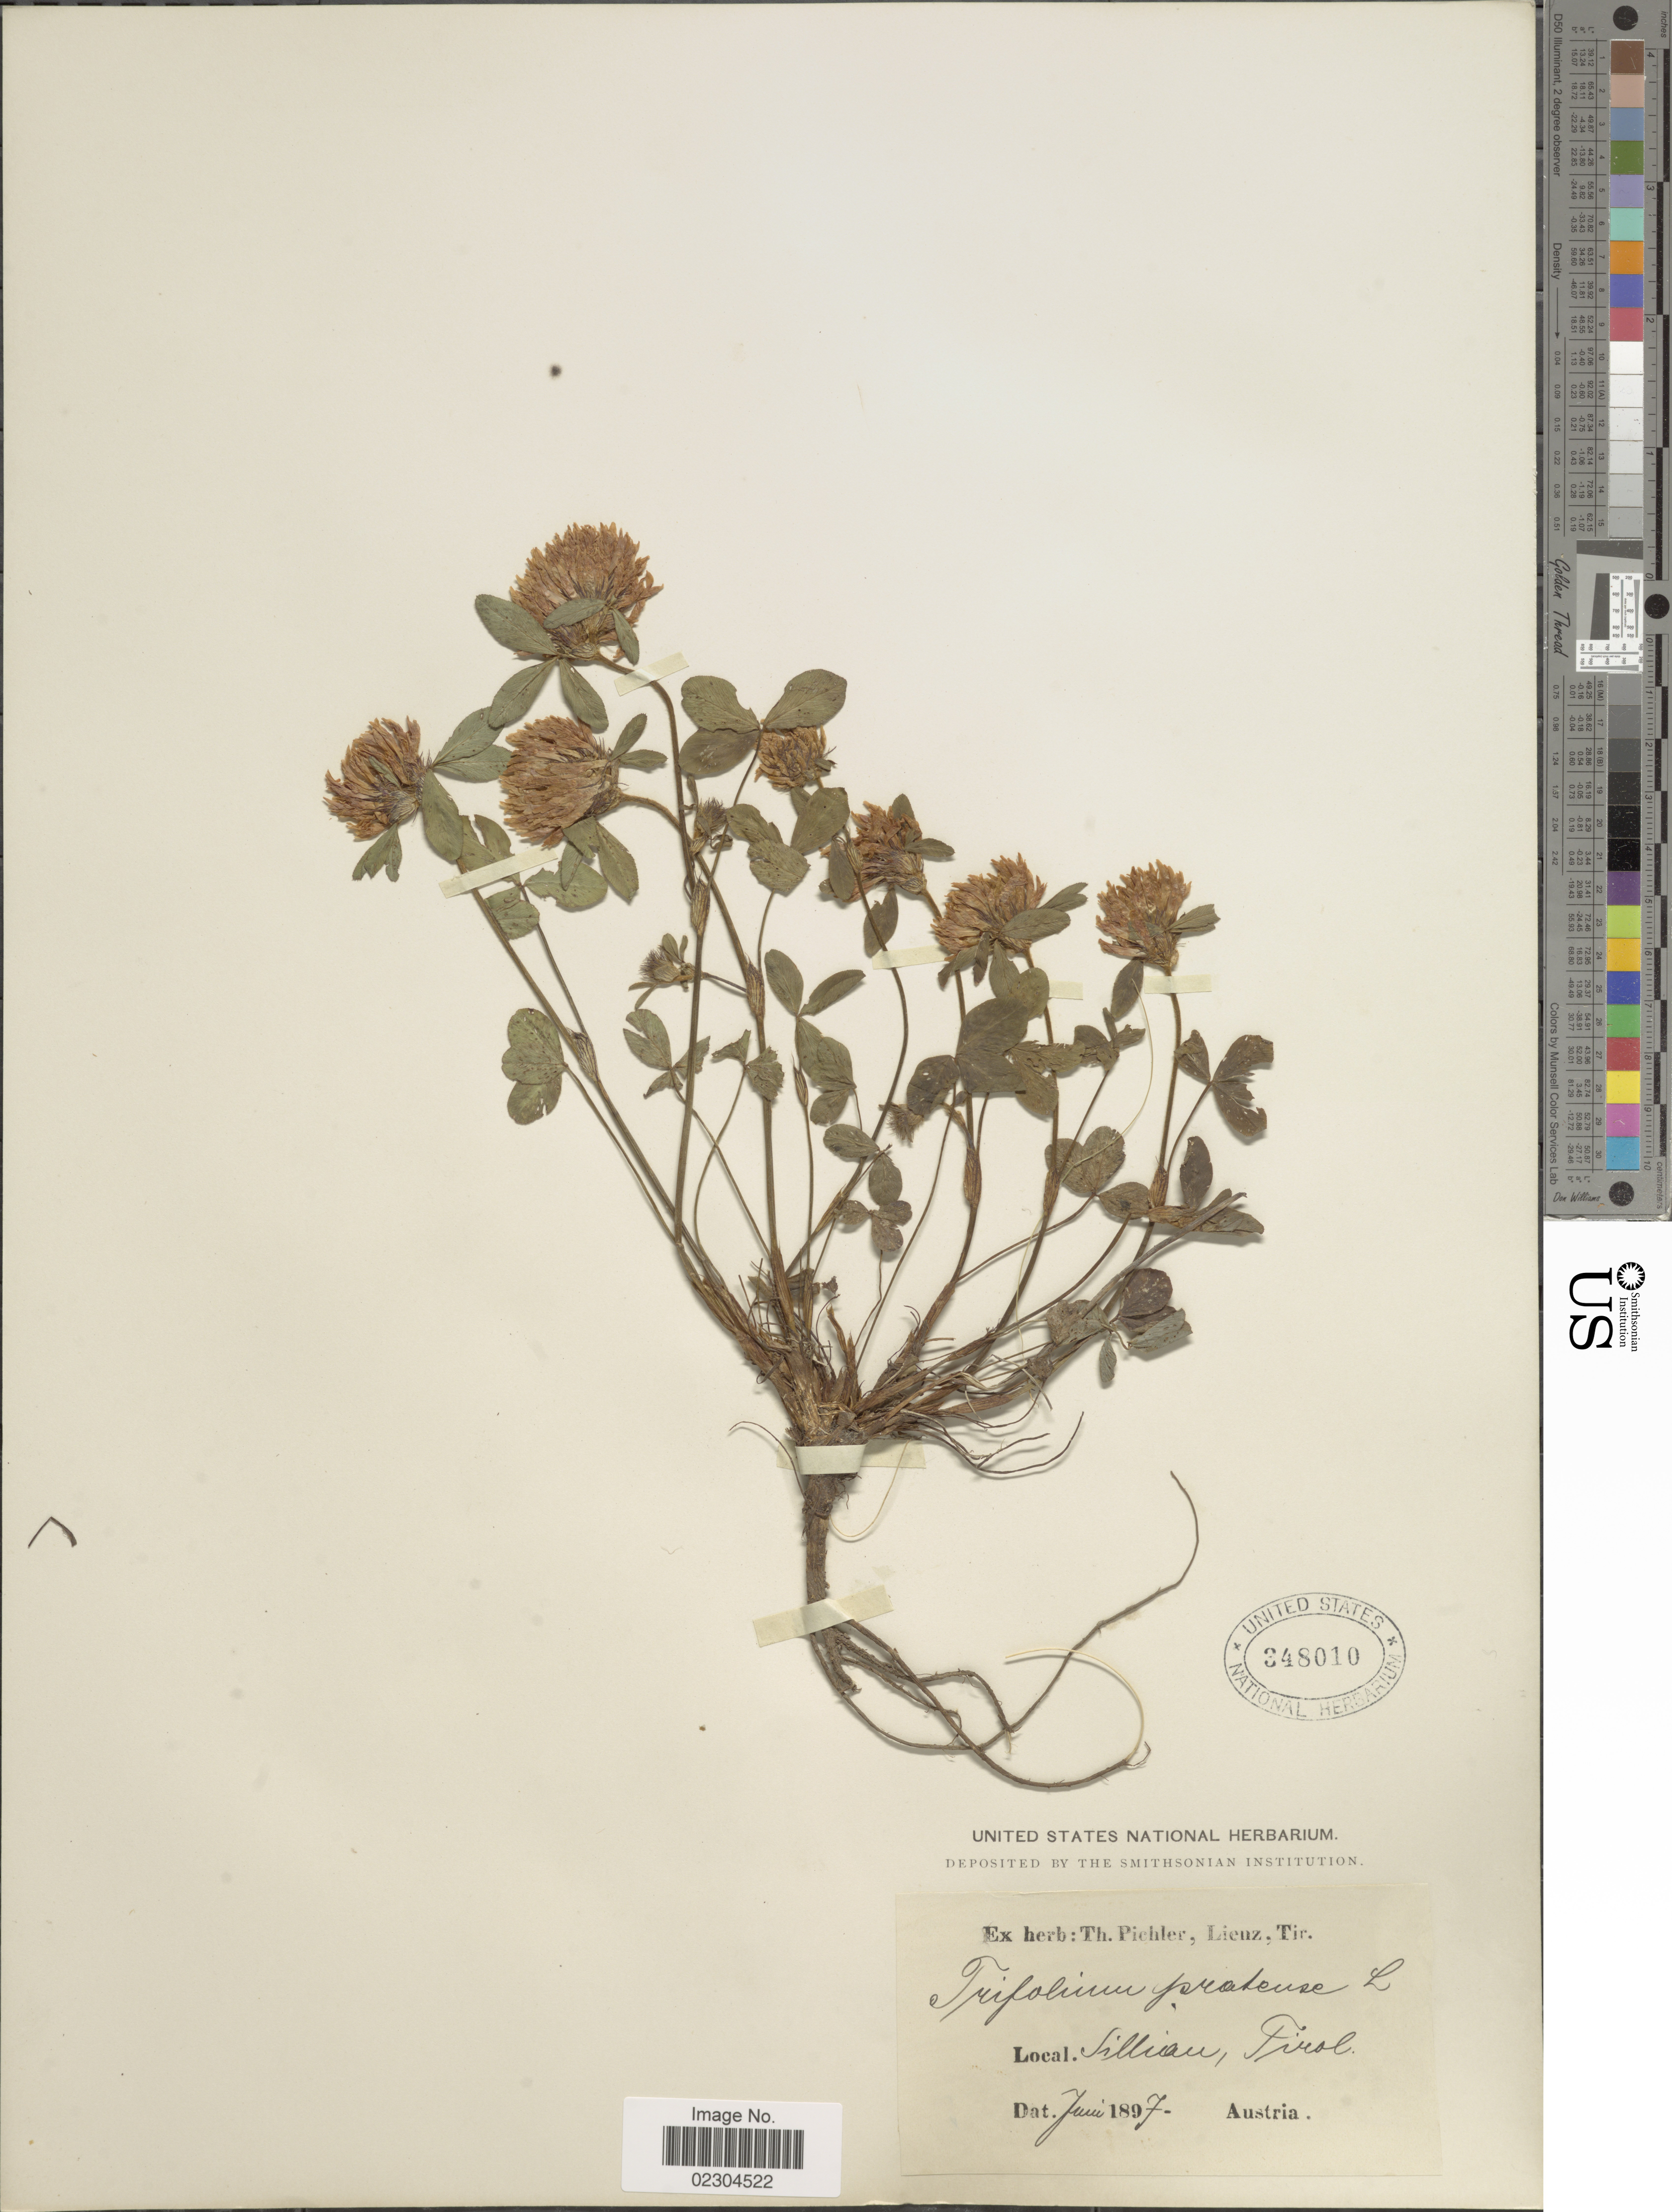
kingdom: Plantae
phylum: Tracheophyta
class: Magnoliopsida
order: Fabales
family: Fabaceae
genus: Trifolium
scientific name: Trifolium pratense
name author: L.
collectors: ex herb. T. Pichler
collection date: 1897-06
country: Austria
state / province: Tirol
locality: Sillian, Tirol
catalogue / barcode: US 348010